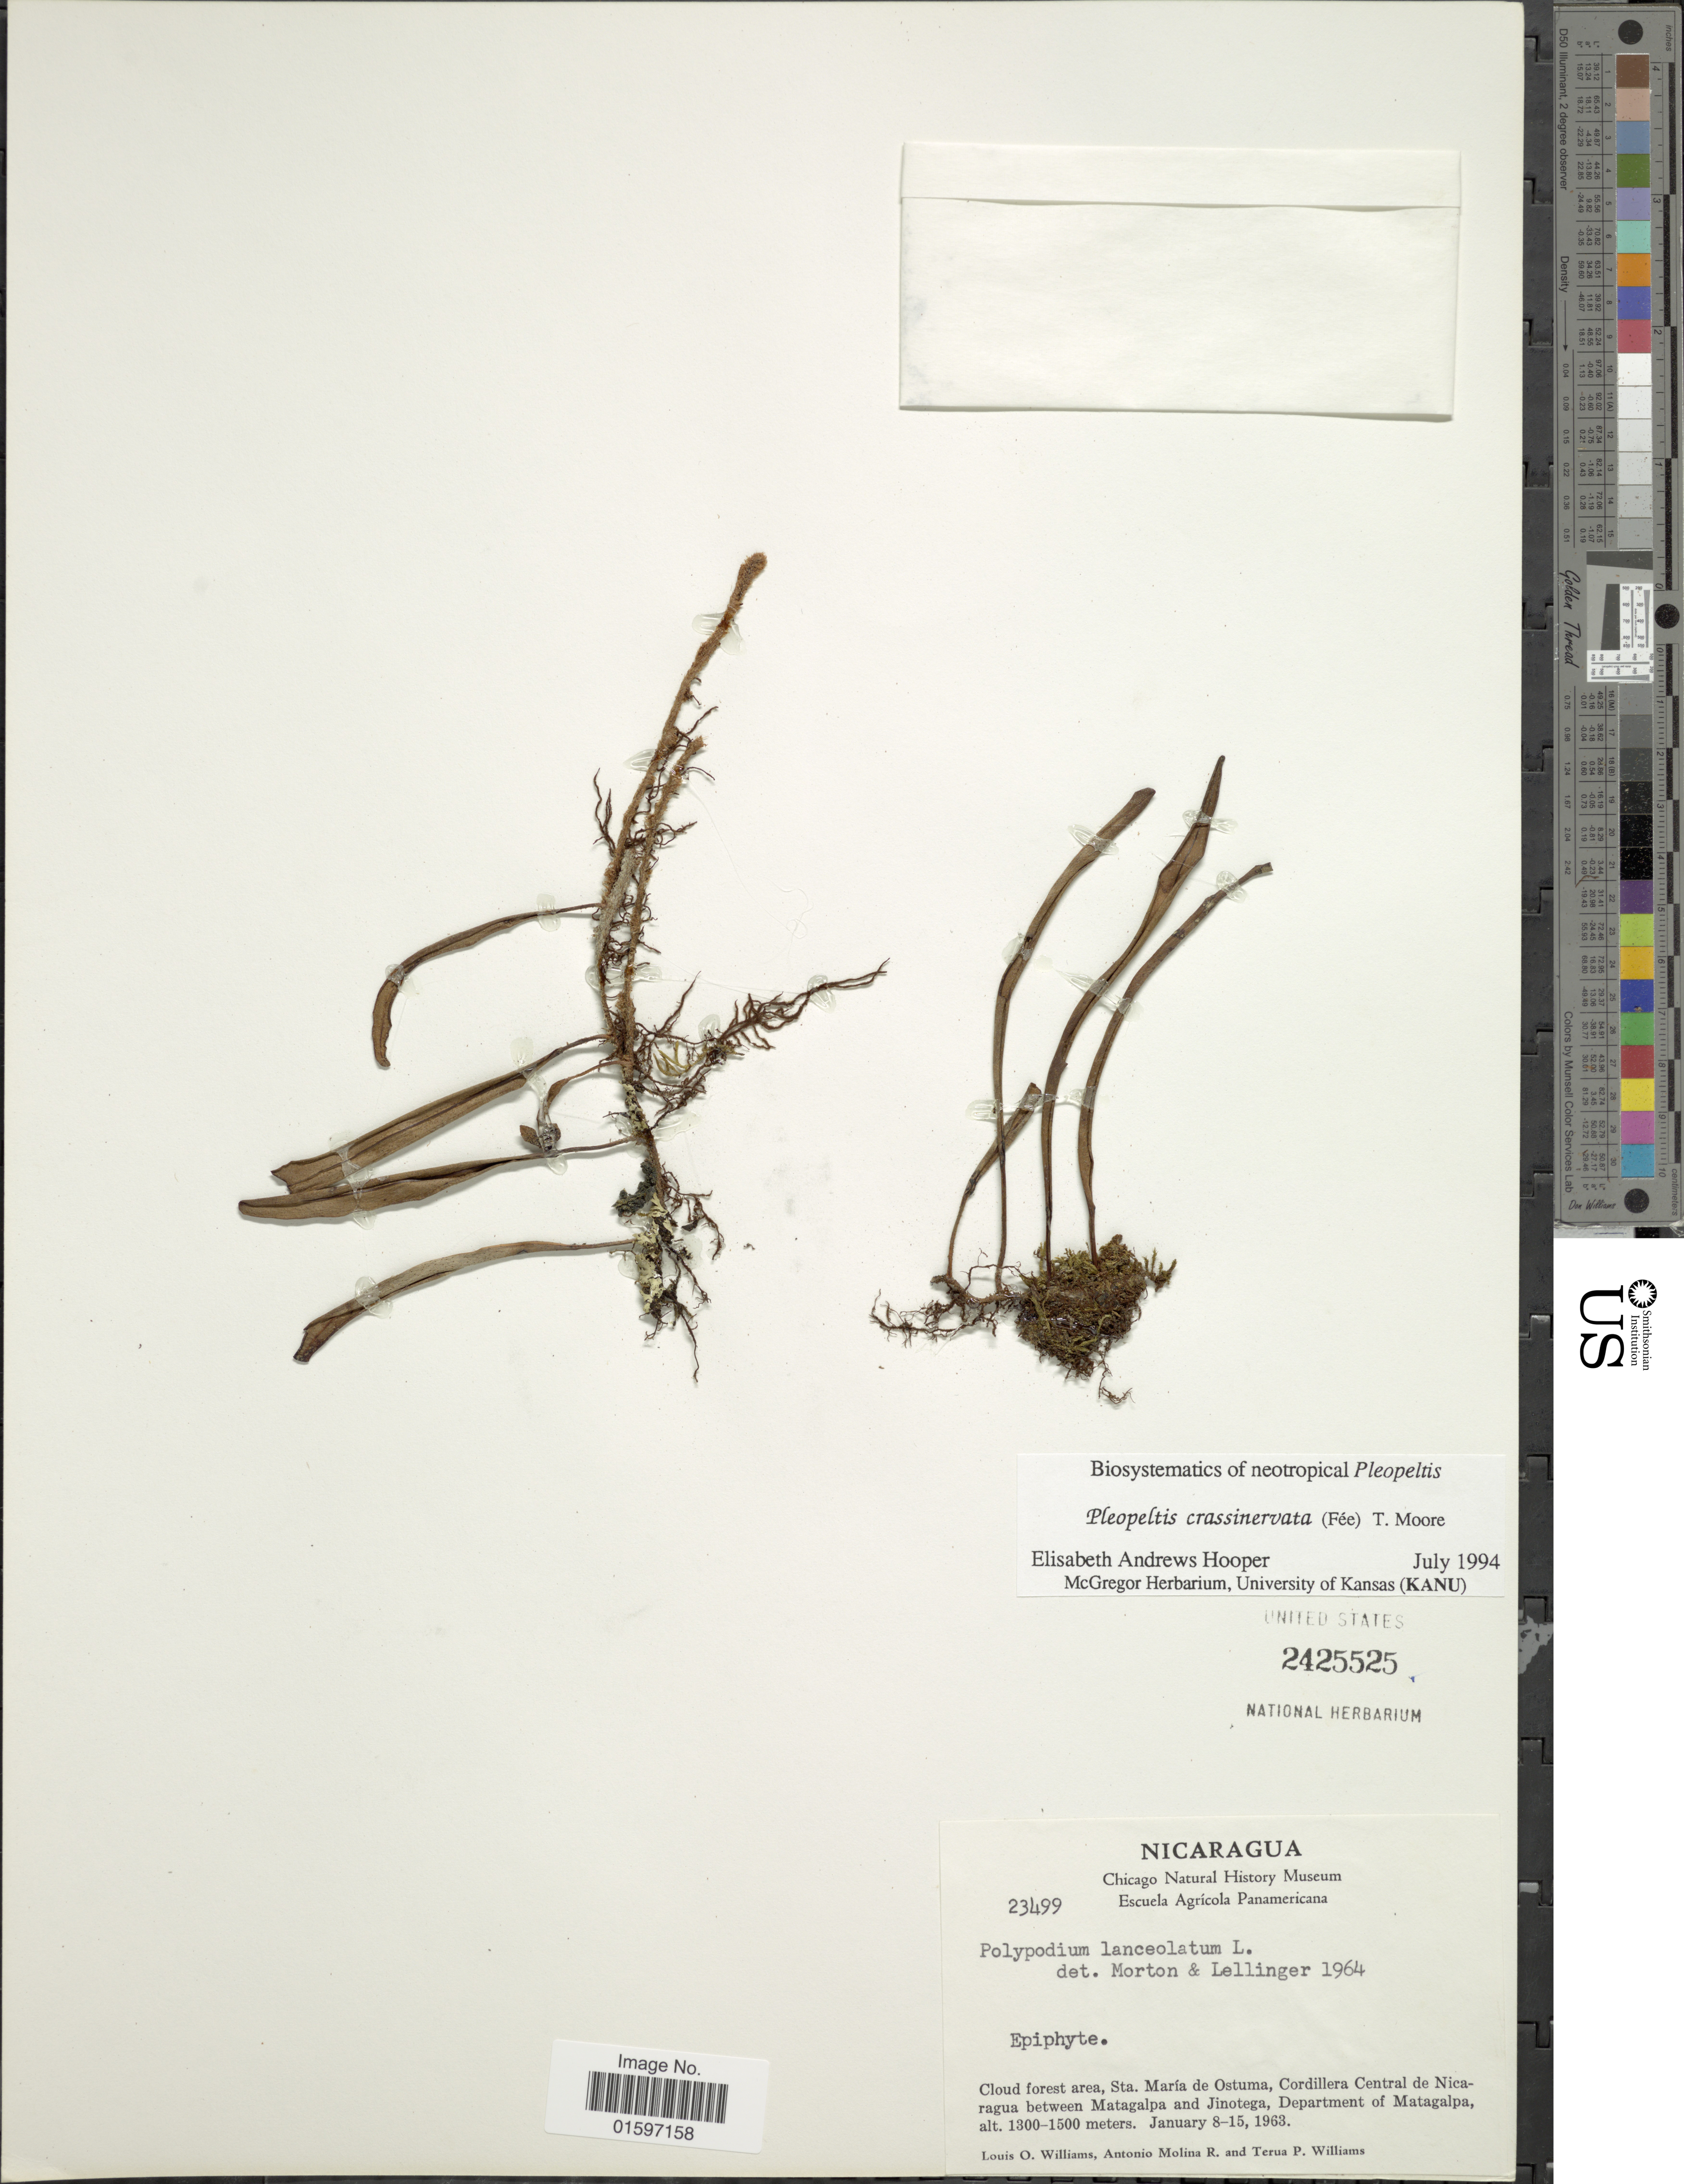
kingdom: Plantae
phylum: Tracheophyta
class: Polypodiopsida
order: Polypodiales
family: Polypodiaceae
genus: Pleopeltis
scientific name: Pleopeltis crassinervata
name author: (Fée) T. Moore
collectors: L. O. Williams, A. Molina R. & T. P. Williams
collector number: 23499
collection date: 1963-01-08/1963-01-15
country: Nicaragua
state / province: Matagalpa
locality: Cloud forest area, Sta. María de Ostuma, Cordillera Central de Nicaragua between Matagalpa and Jinotega, Department of Matagalpa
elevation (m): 1300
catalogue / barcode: US 2425525